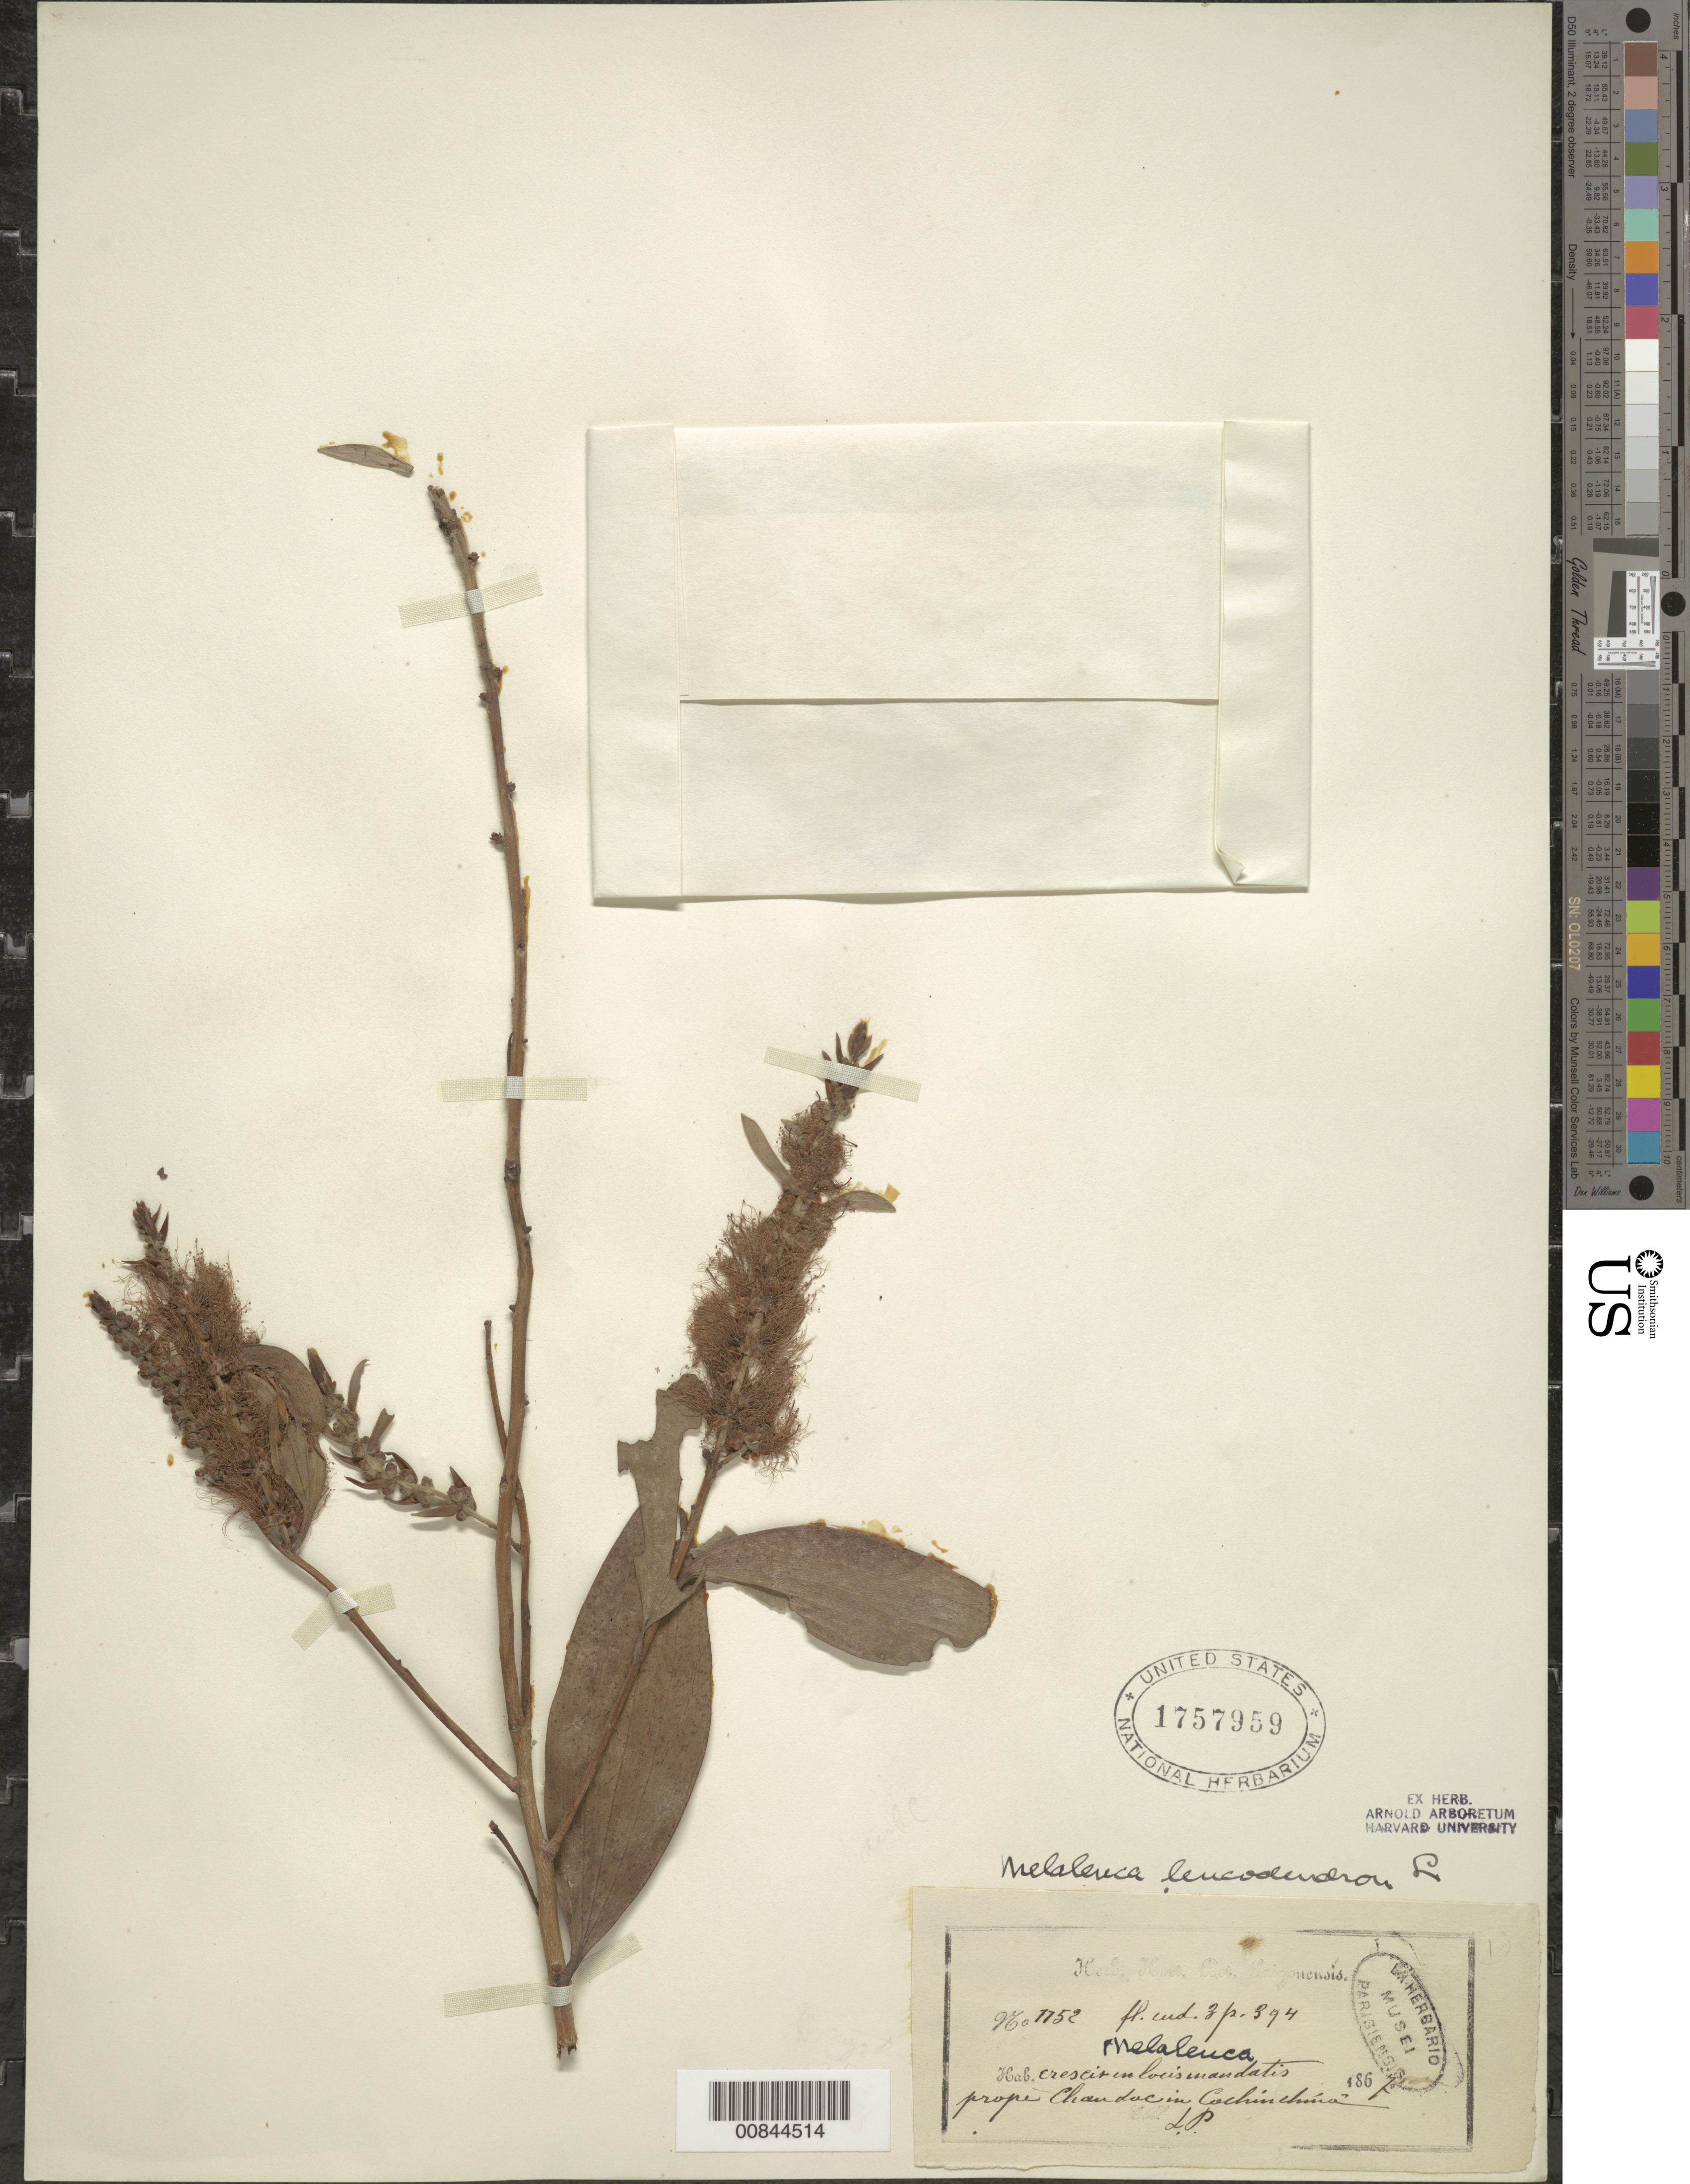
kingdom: Plantae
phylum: Tracheophyta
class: Magnoliopsida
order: Myrtales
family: Myrtaceae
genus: Melaleuca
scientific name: Melaleuca leucadendra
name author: (L.) L.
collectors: J. Pierre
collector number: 1152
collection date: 1867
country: Vietnam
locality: "Cochin China", ad montem Xam, in prov. Chaudoc.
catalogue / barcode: US 1757959